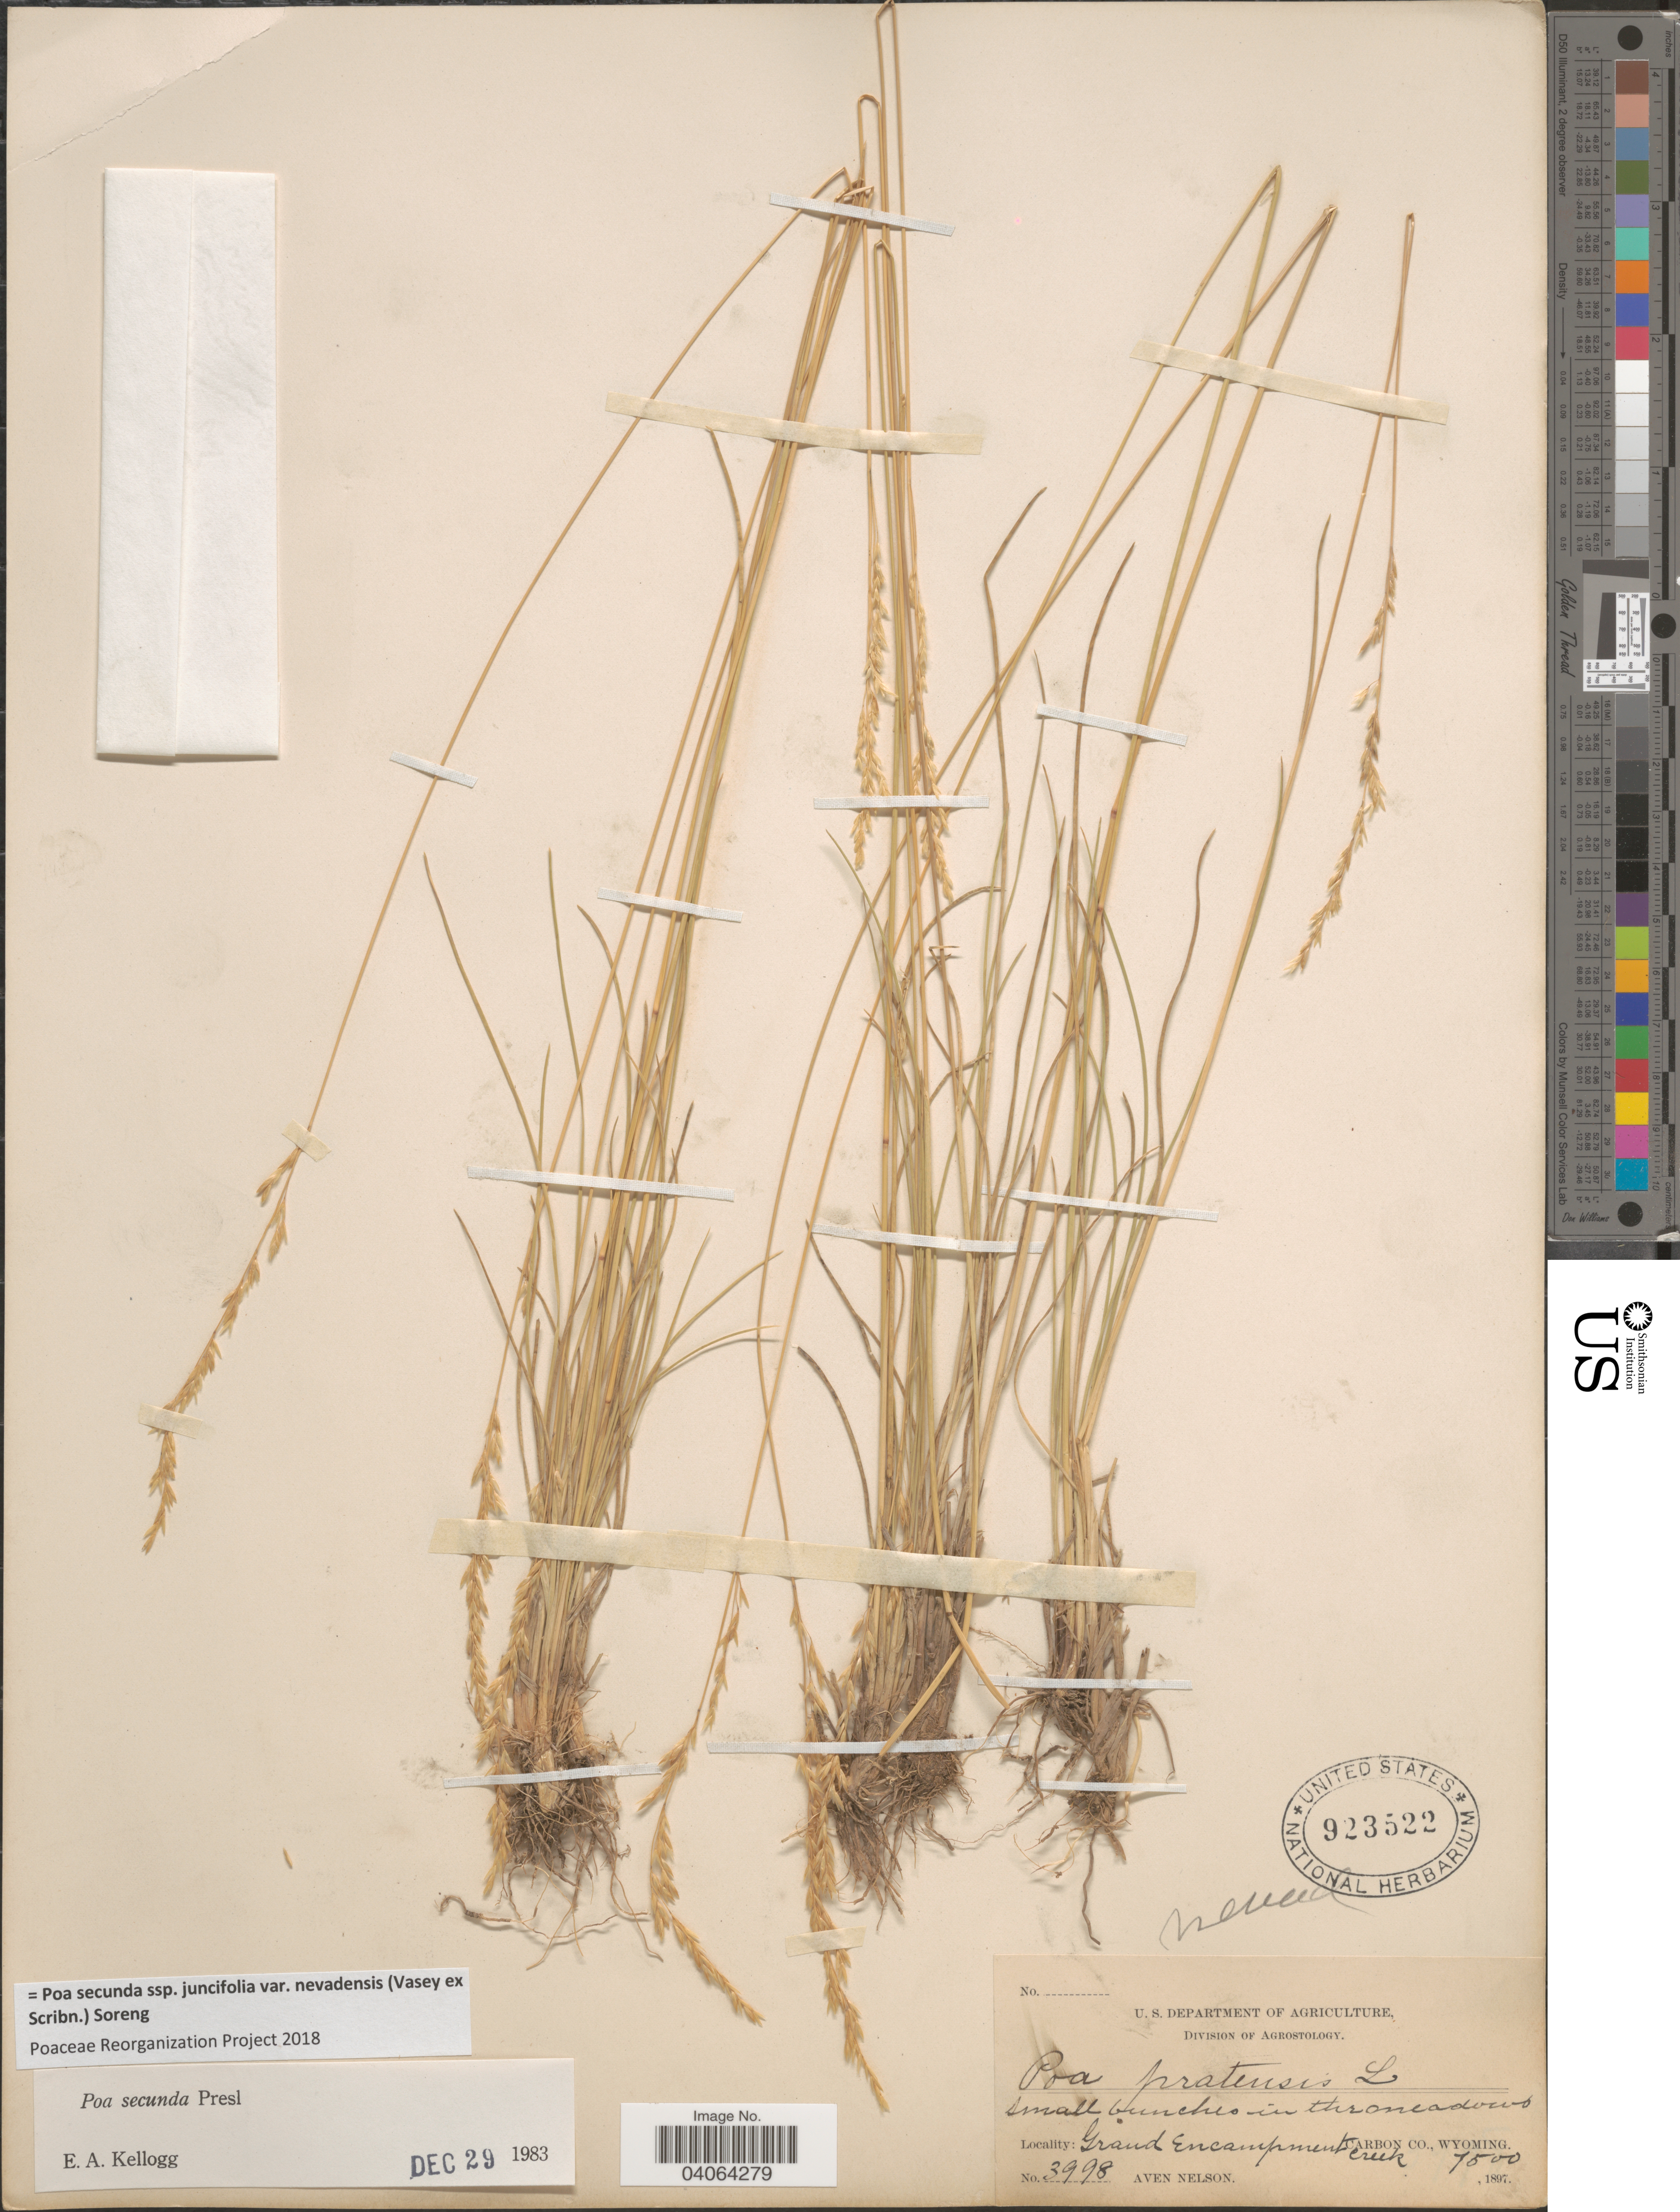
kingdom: Plantae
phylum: Tracheophyta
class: Liliopsida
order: Poales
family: Poaceae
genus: Poa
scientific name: Poa secunda subsp. juncifolia var. nevadensis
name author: (Vasey ex Scribn.) Soreng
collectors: A. Nelson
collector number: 3998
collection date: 1897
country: United States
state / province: Wyoming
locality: Grand encampment creek. Carbon Co.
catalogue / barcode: US 923522